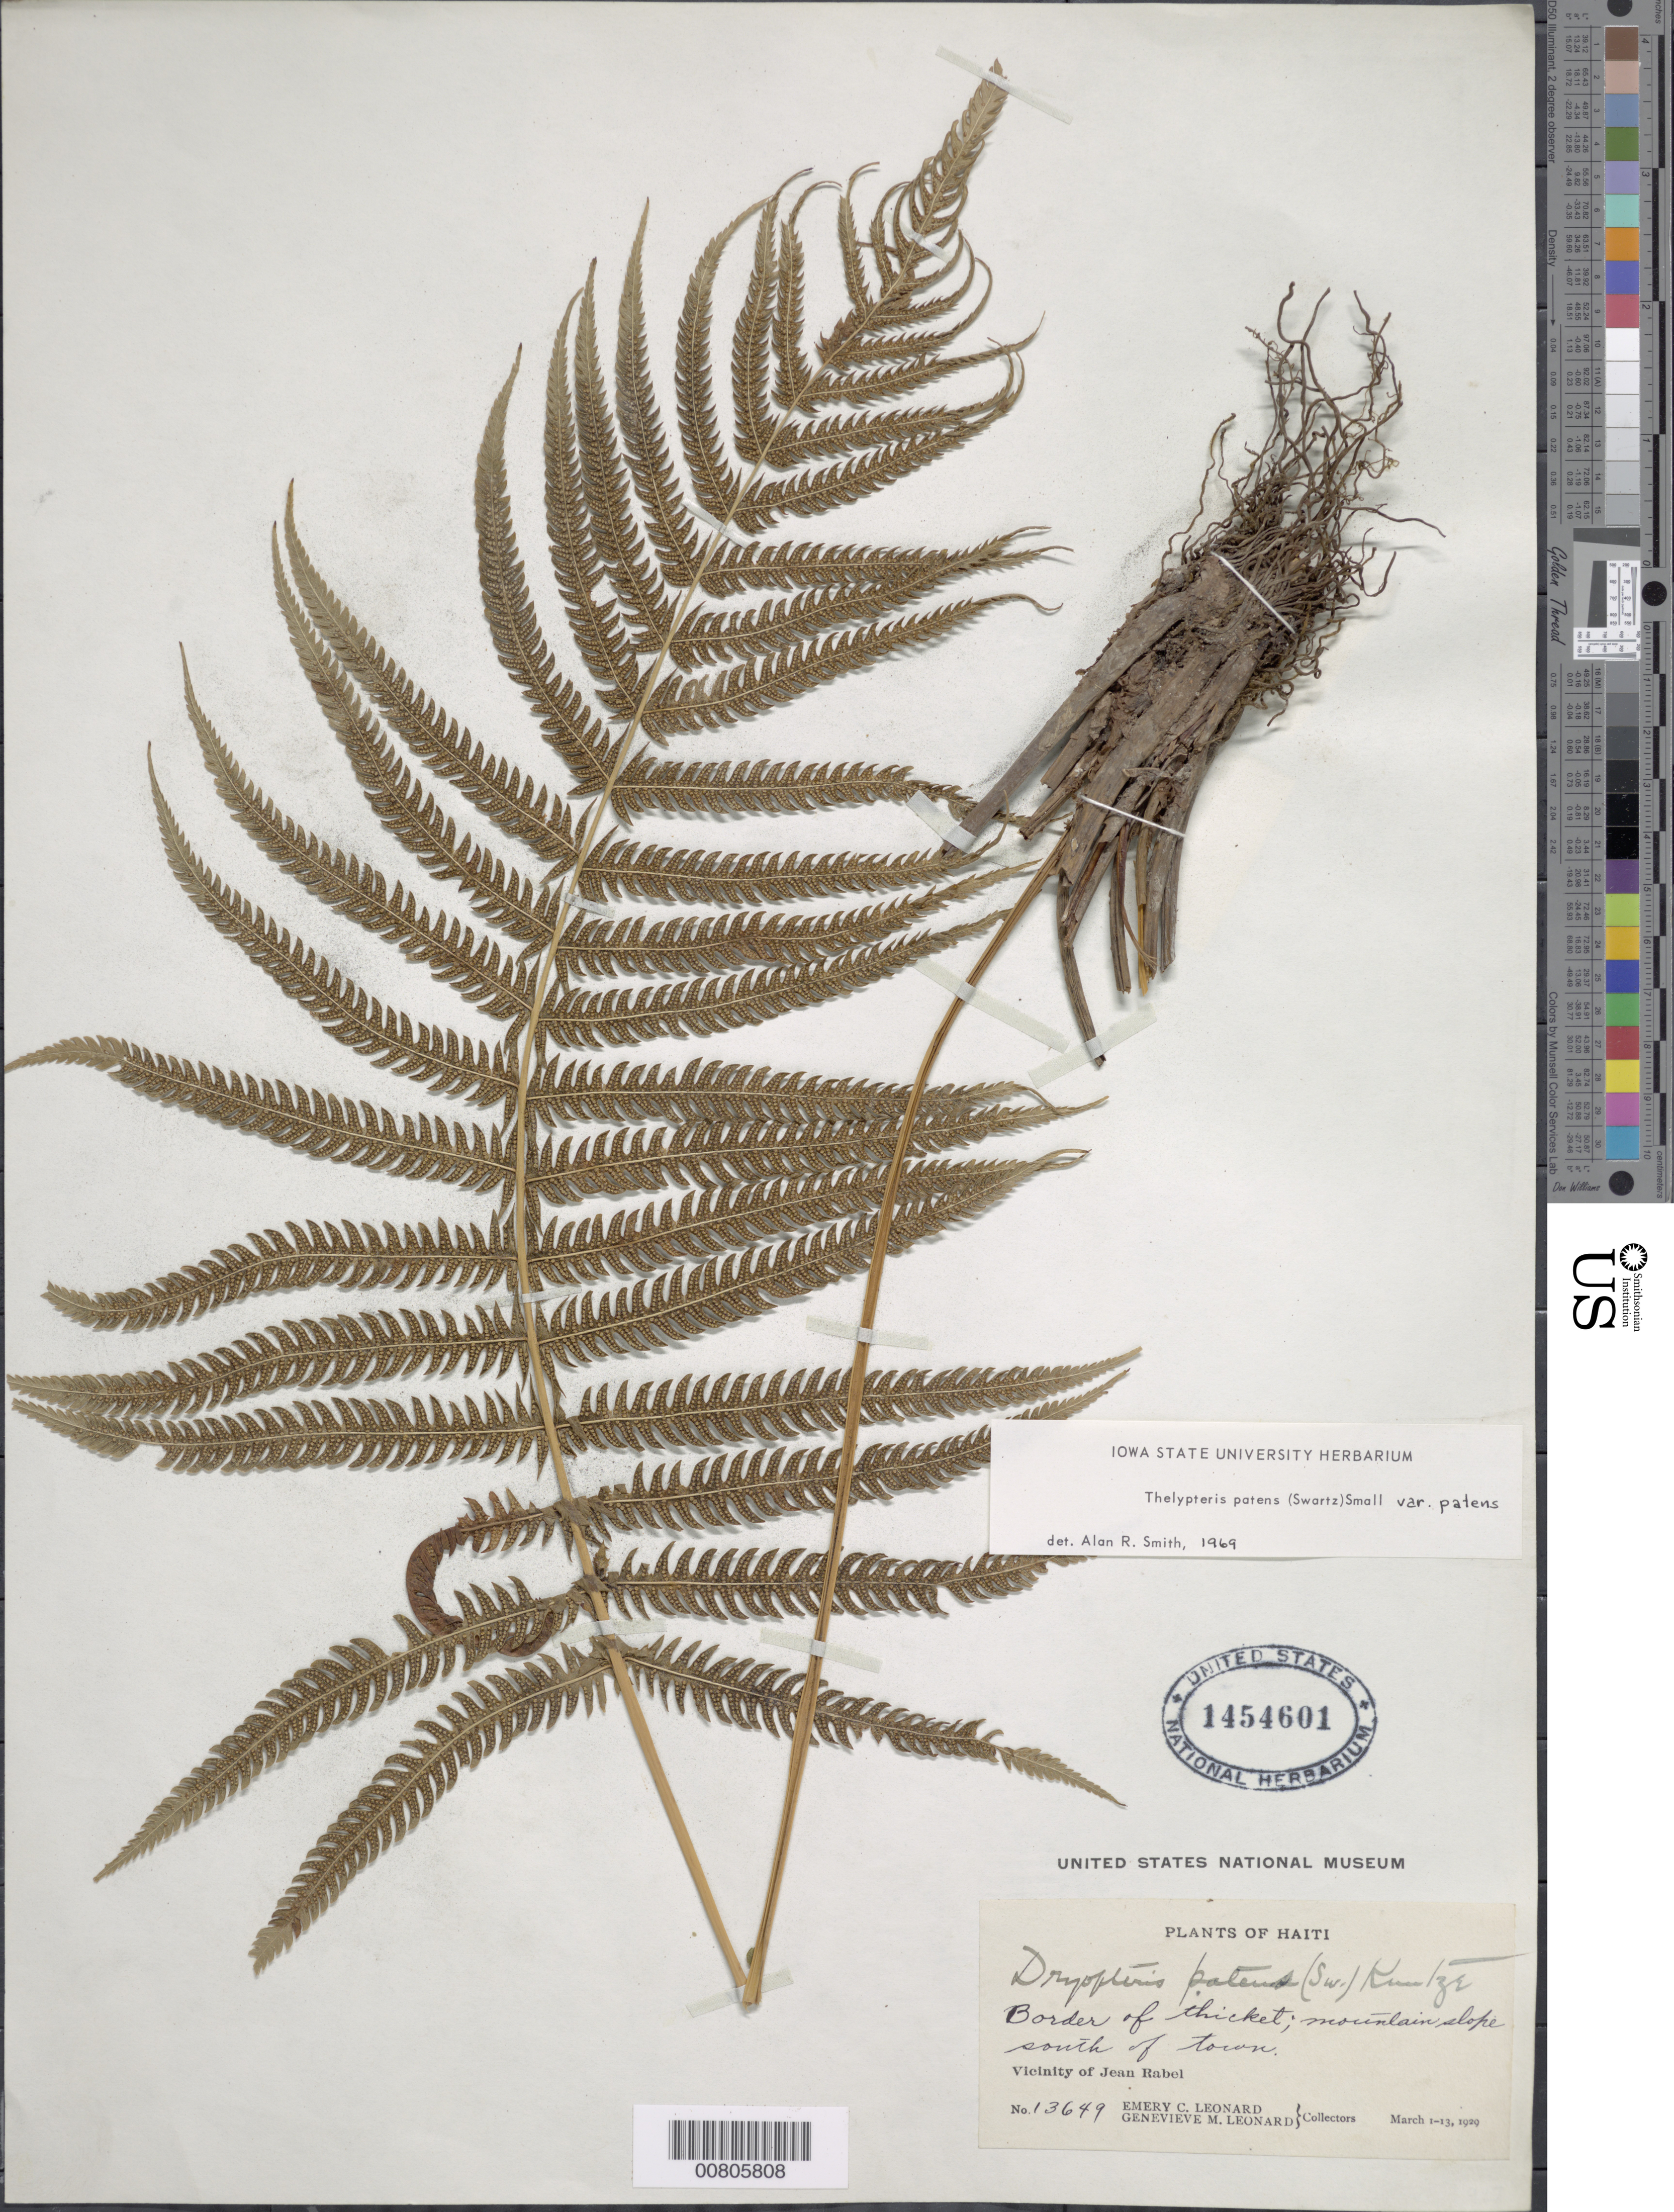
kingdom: Plantae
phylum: Tracheophyta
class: Polypodiopsida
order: Polypodiales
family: Thelypteridaceae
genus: Christella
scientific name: Christella patens var. patens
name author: (Sw.) Holttum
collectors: E. C. Leonard & G. M. Leonard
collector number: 13649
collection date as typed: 01 Mar 1929 to 13 Mar 1929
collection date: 1929-03-01/1929-03-13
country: Haiti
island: Hispaniola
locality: Jean Rabel, S of town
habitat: Border of thicket; mountain slope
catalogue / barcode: US 1454601